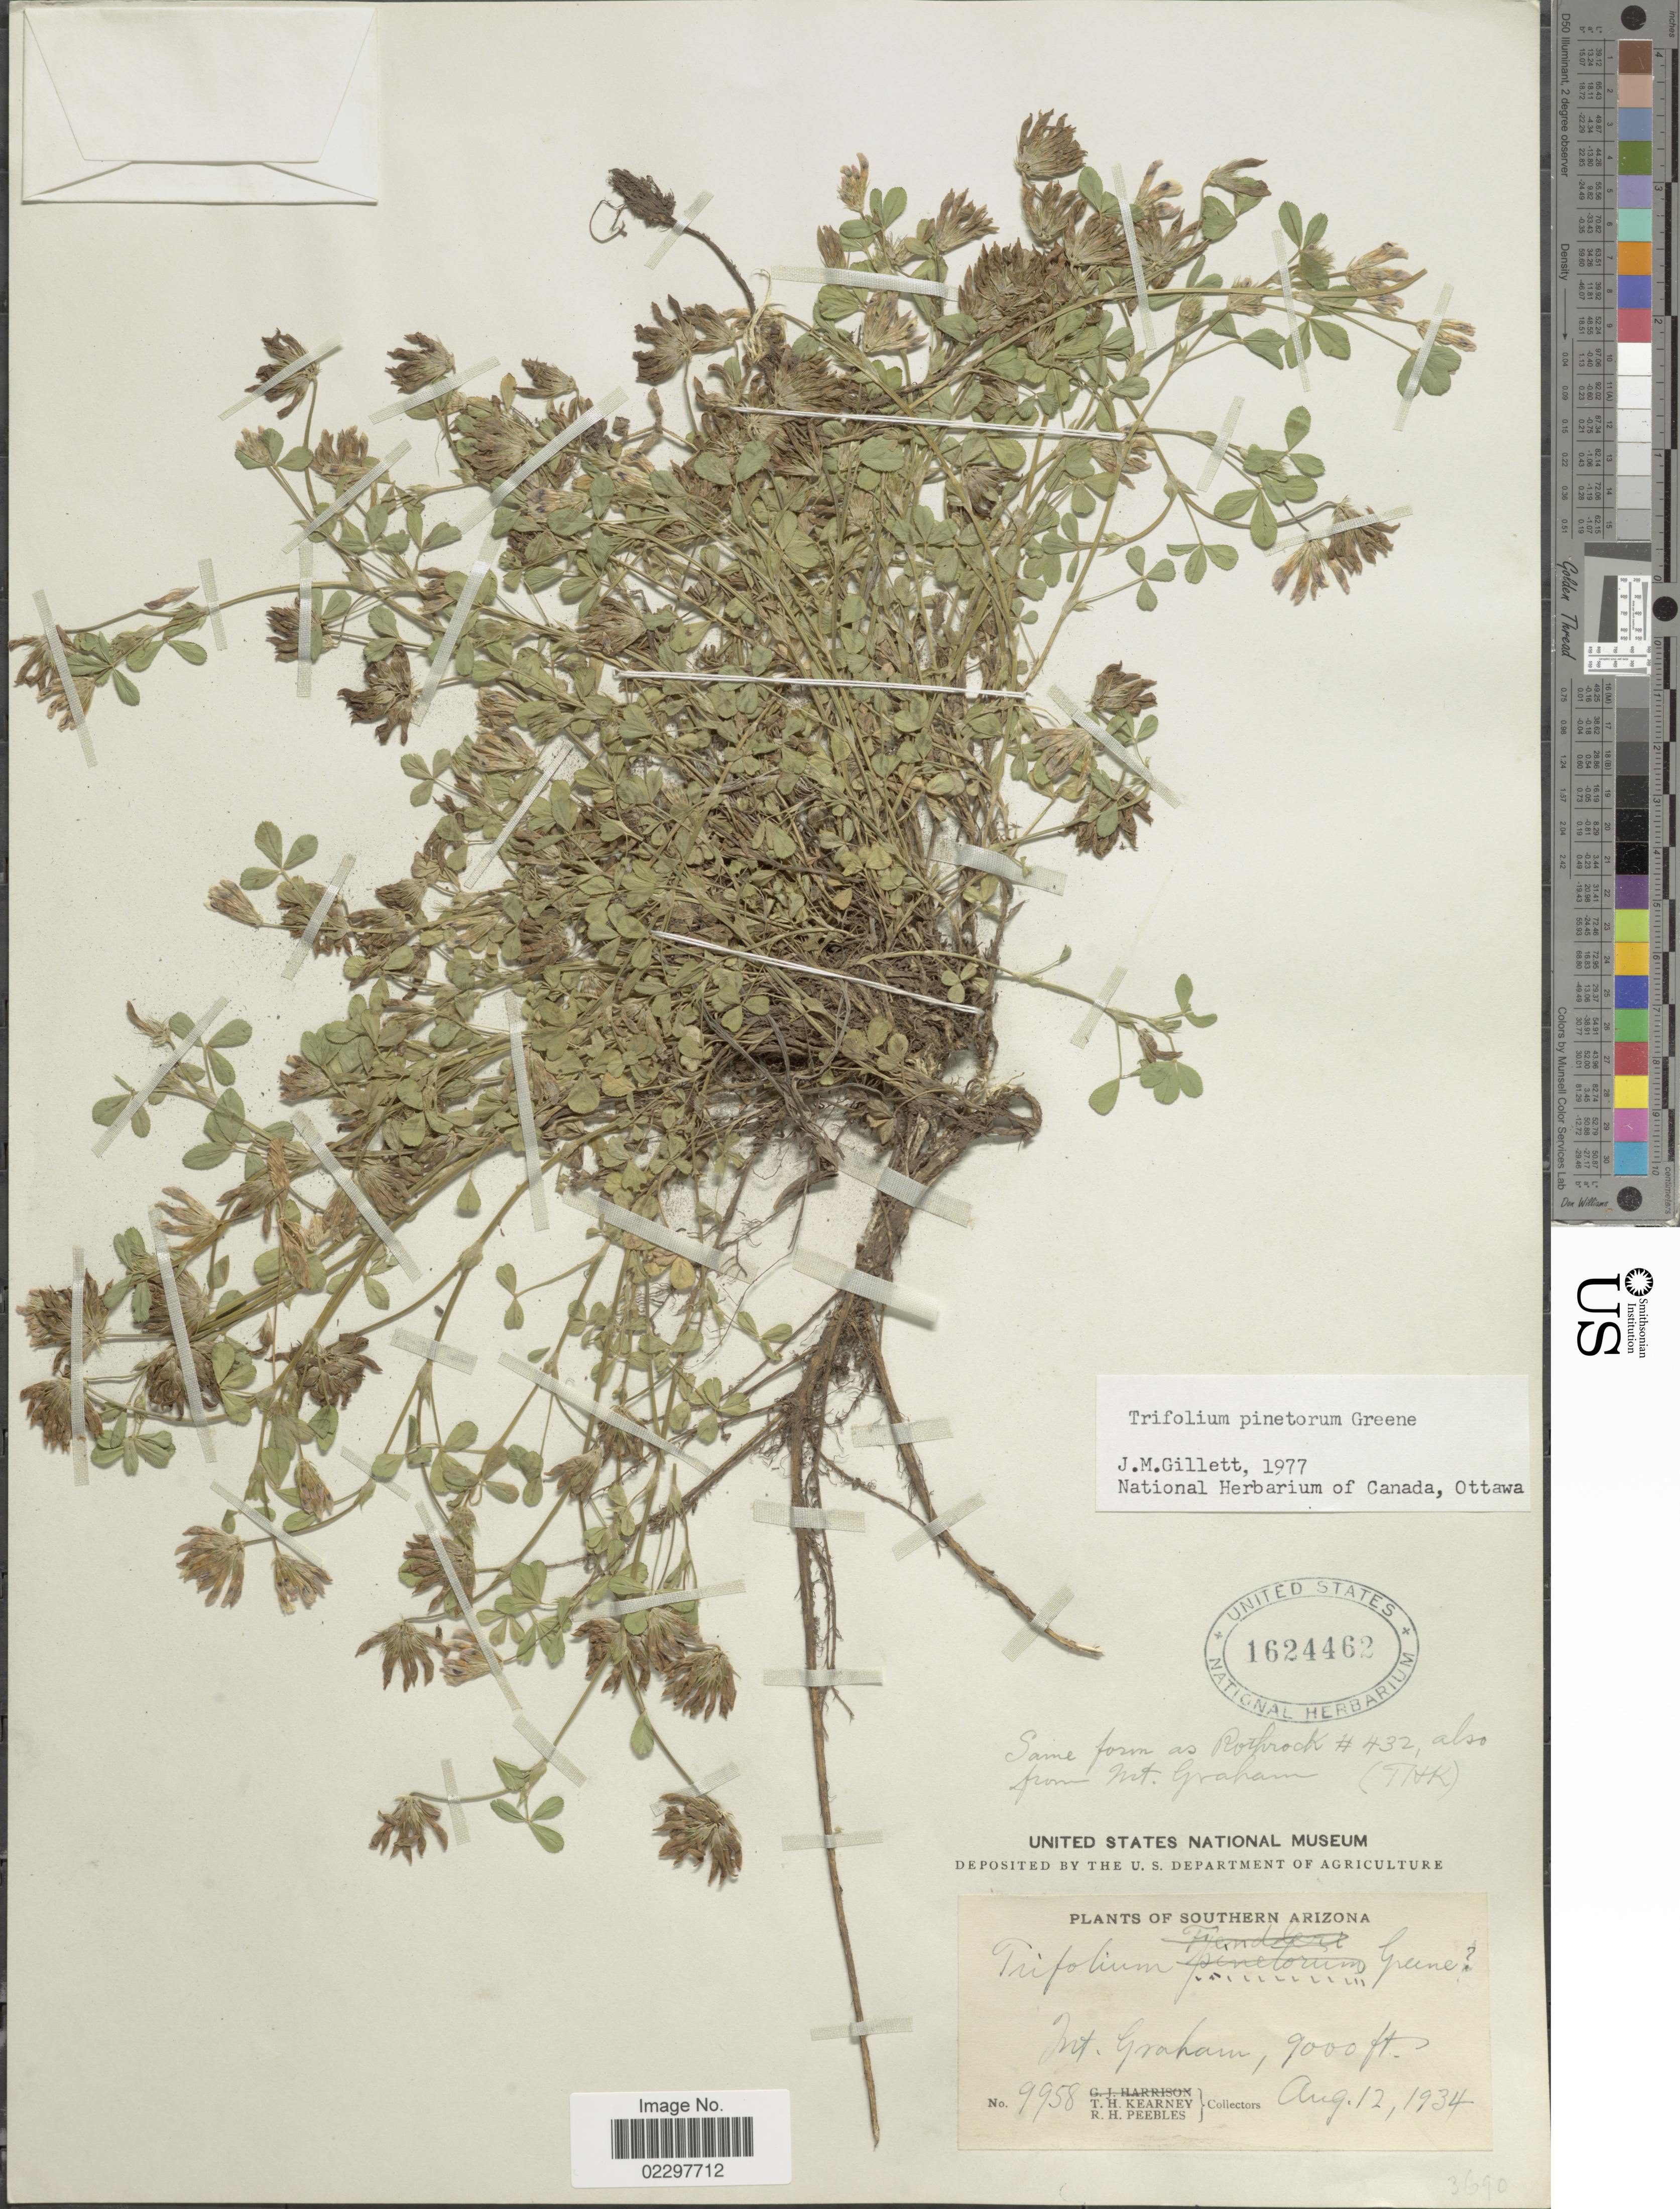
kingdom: Plantae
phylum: Tracheophyta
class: Magnoliopsida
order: Fabales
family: Fabaceae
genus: Trifolium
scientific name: Trifolium pinetorum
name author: Greene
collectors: T. H. Kearney & R. H. Peebles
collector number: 9958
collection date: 1934-08-12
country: United States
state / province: Arizona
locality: Southern Arizona, Int. Graham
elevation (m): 2743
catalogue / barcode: US 1624462